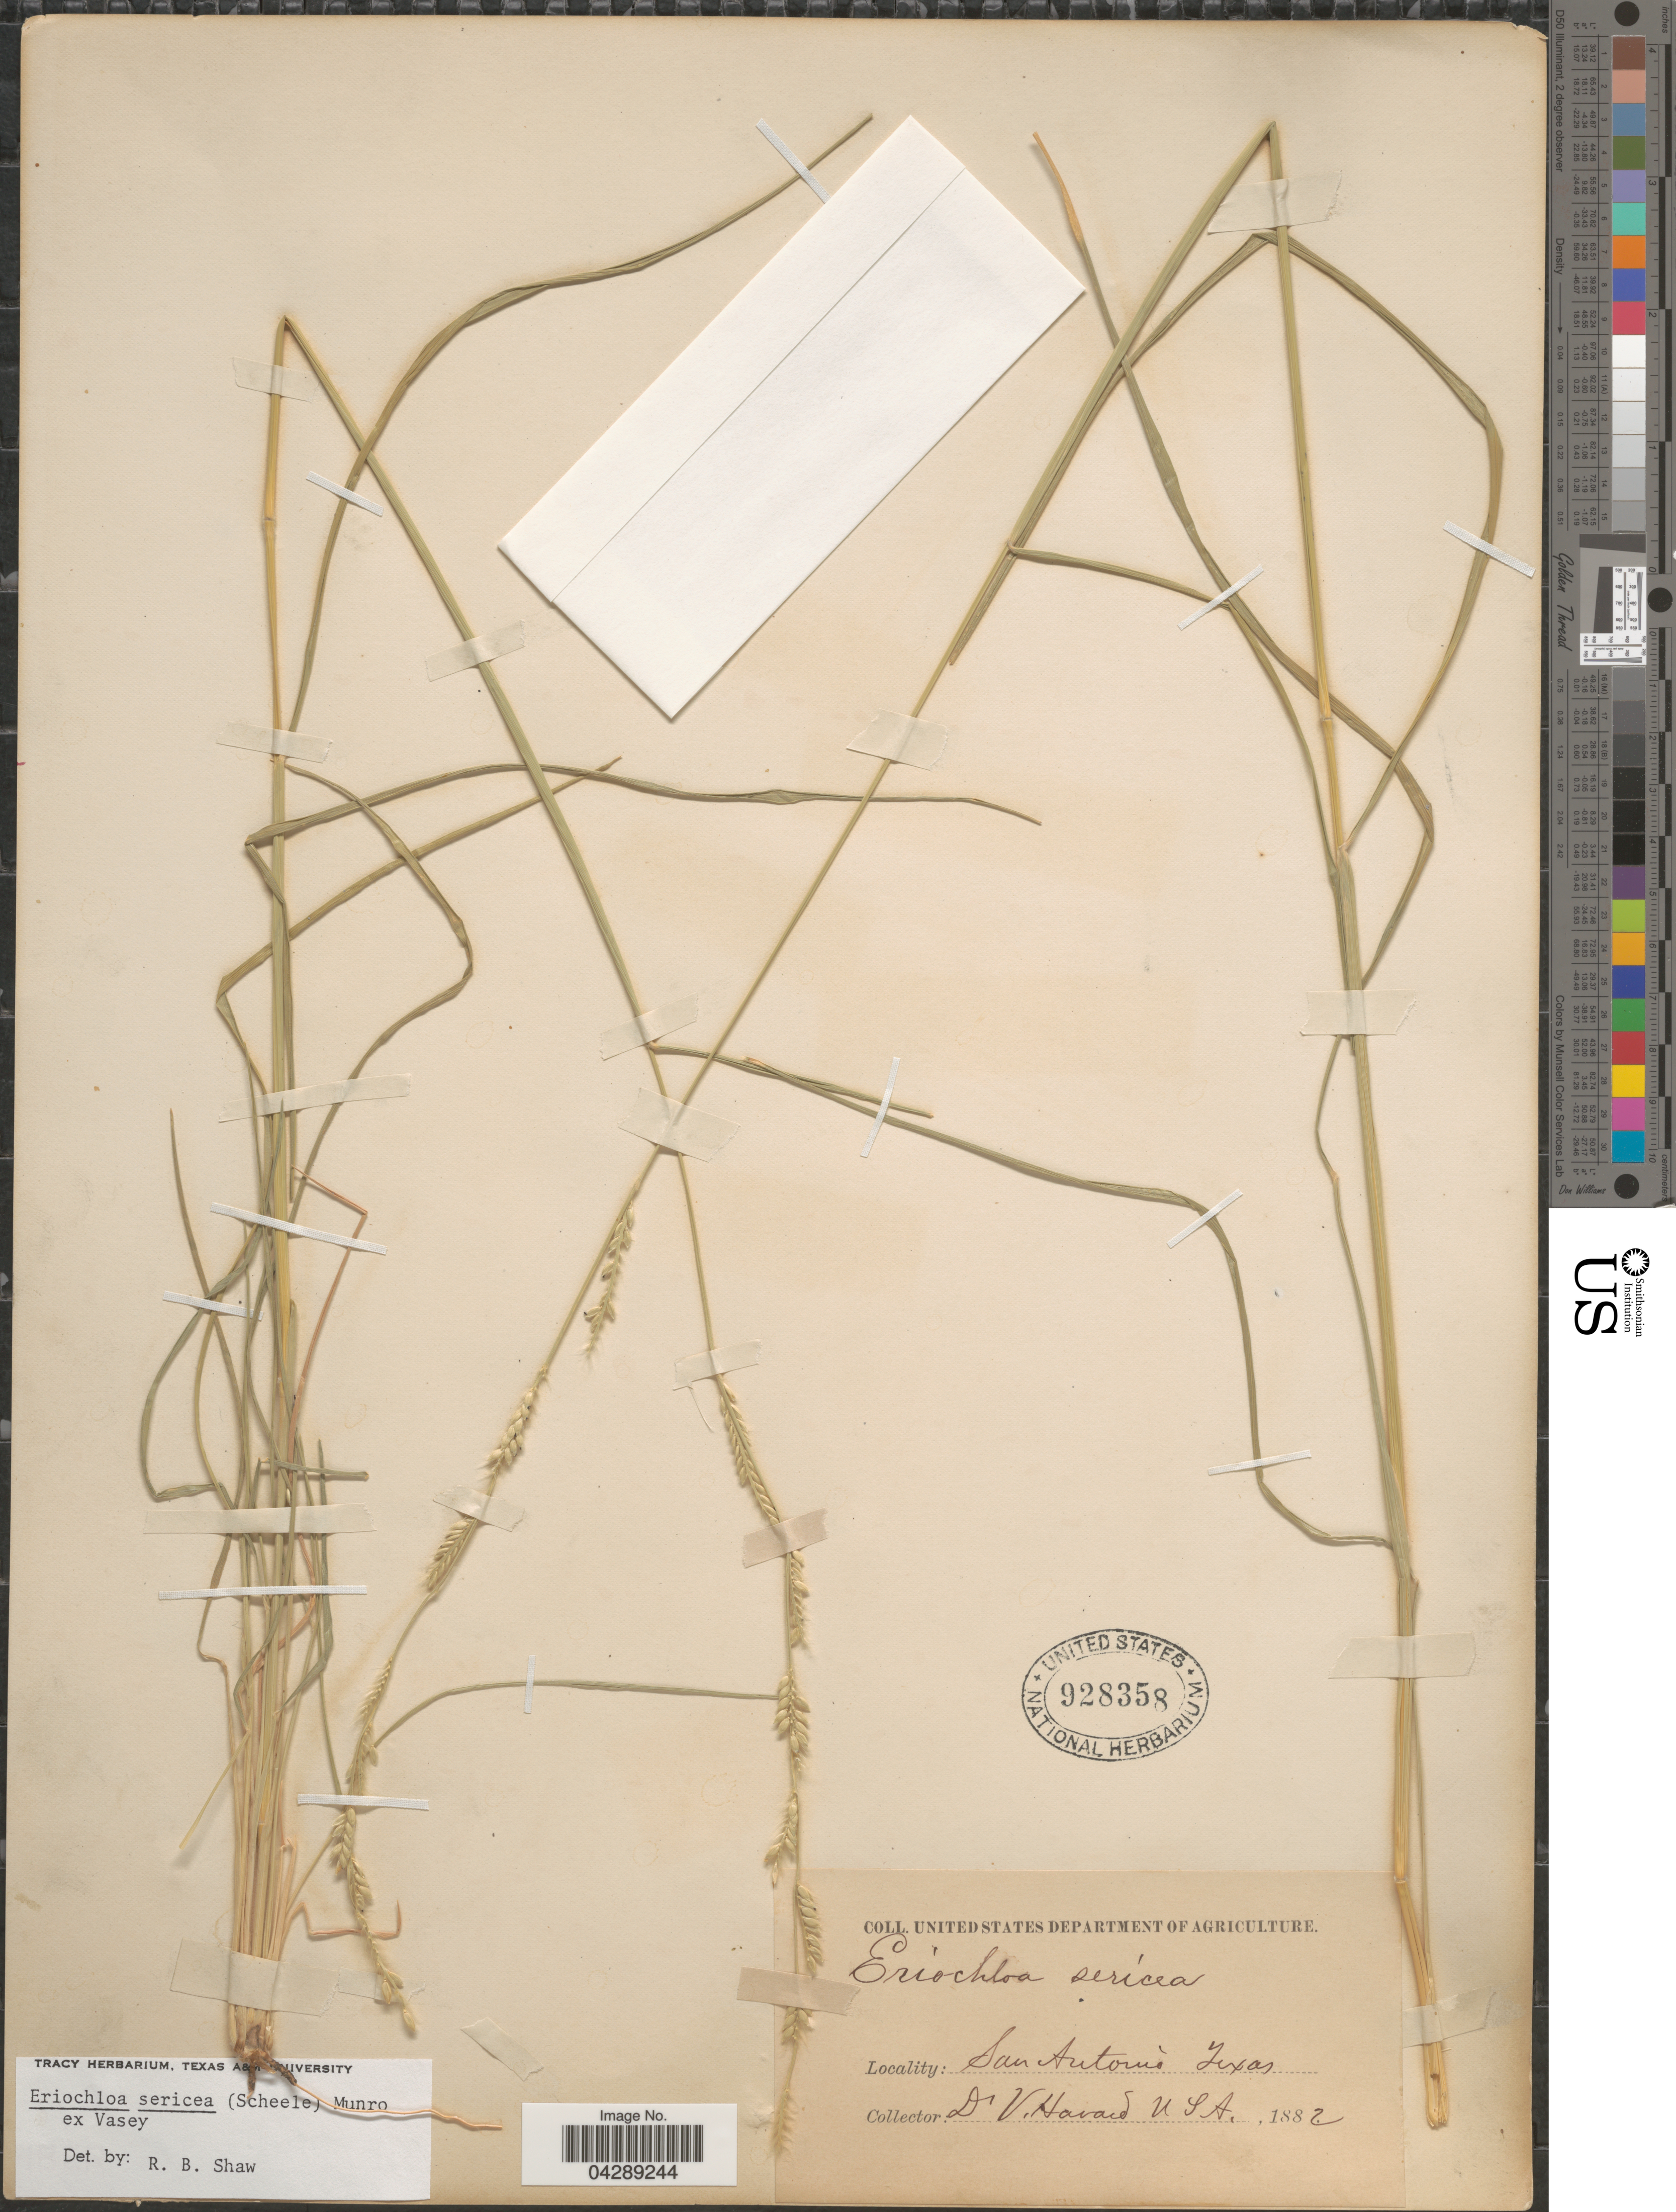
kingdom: Plantae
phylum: Tracheophyta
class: Liliopsida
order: Poales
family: Poaceae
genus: Eriochloa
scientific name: Eriochloa sericea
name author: (Scheele) Munro ex Vasey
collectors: V. Havard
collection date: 1882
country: United States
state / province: Texas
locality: San Antonio.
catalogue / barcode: US 928358